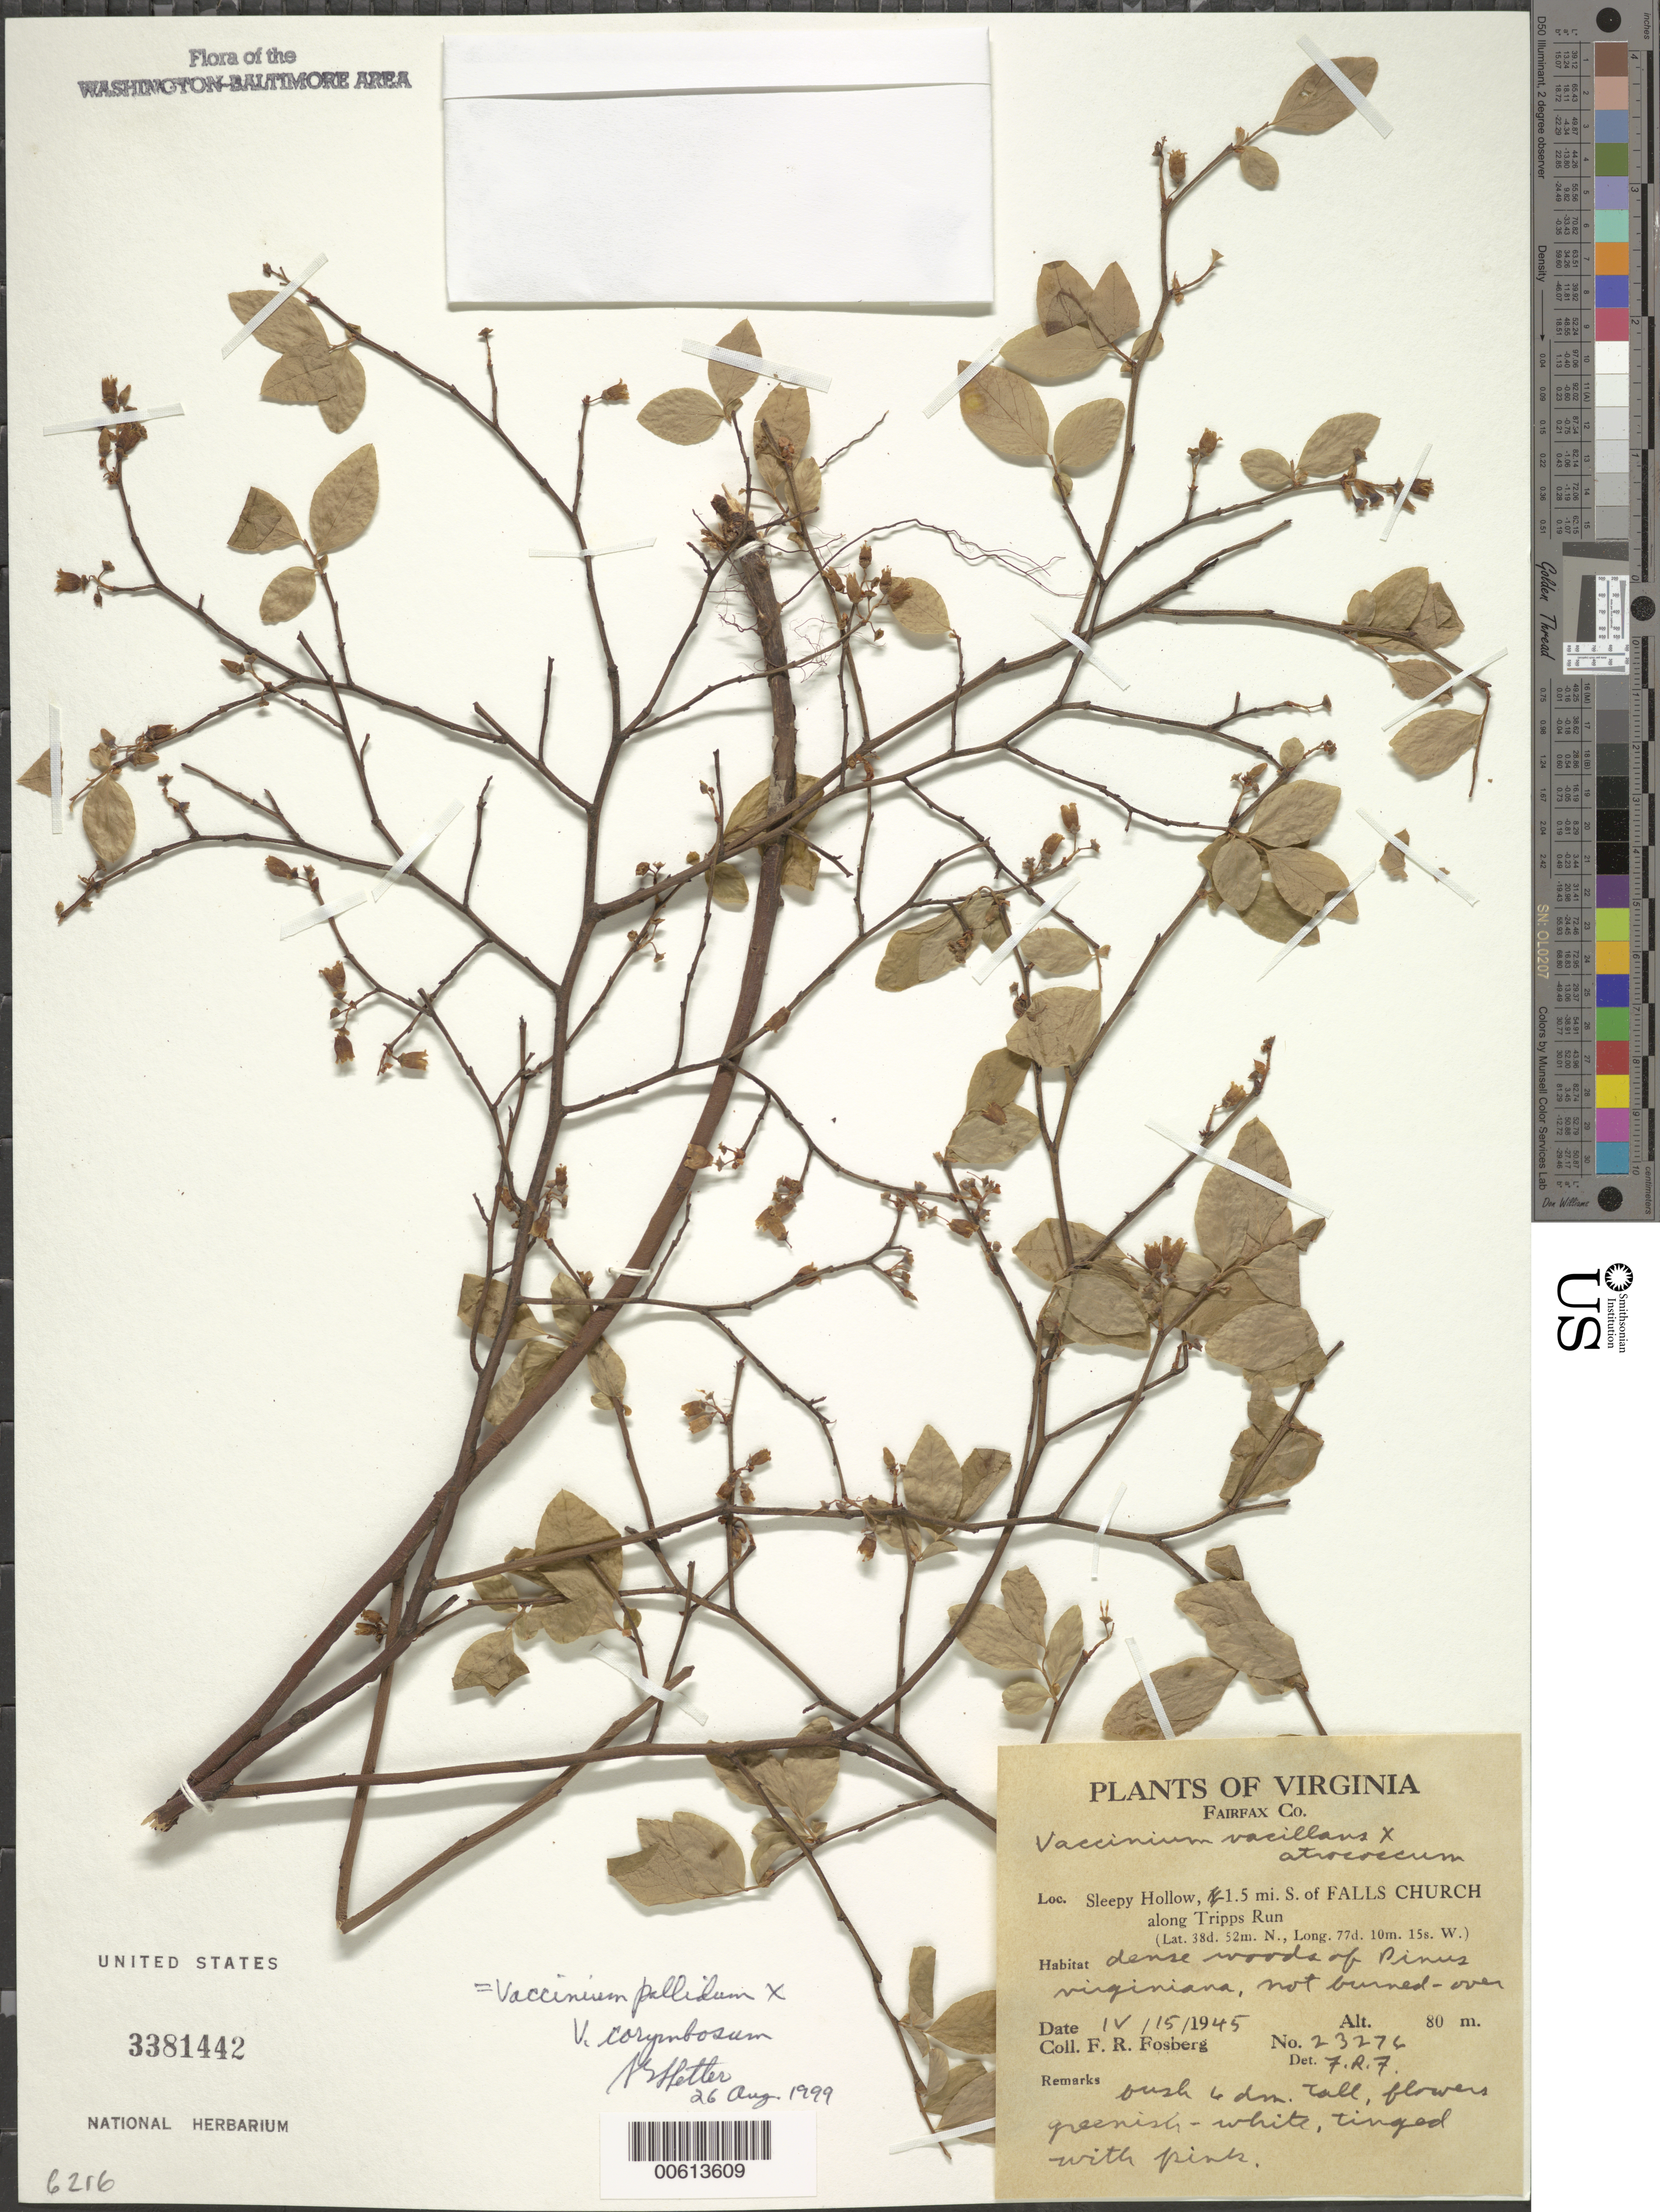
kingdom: Plantae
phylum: Tracheophyta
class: Magnoliopsida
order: Ericales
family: Ericaceae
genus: Vaccinium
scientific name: Vaccinium corymbosum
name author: L.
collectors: F. R. Fosberg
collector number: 23276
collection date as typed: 15 Apr 1945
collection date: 1945-04-15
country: United States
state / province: Virginia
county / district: Fairfax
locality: Sleepy Hollow, S of Galls Church along Tripps Run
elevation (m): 80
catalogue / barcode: US 3381442